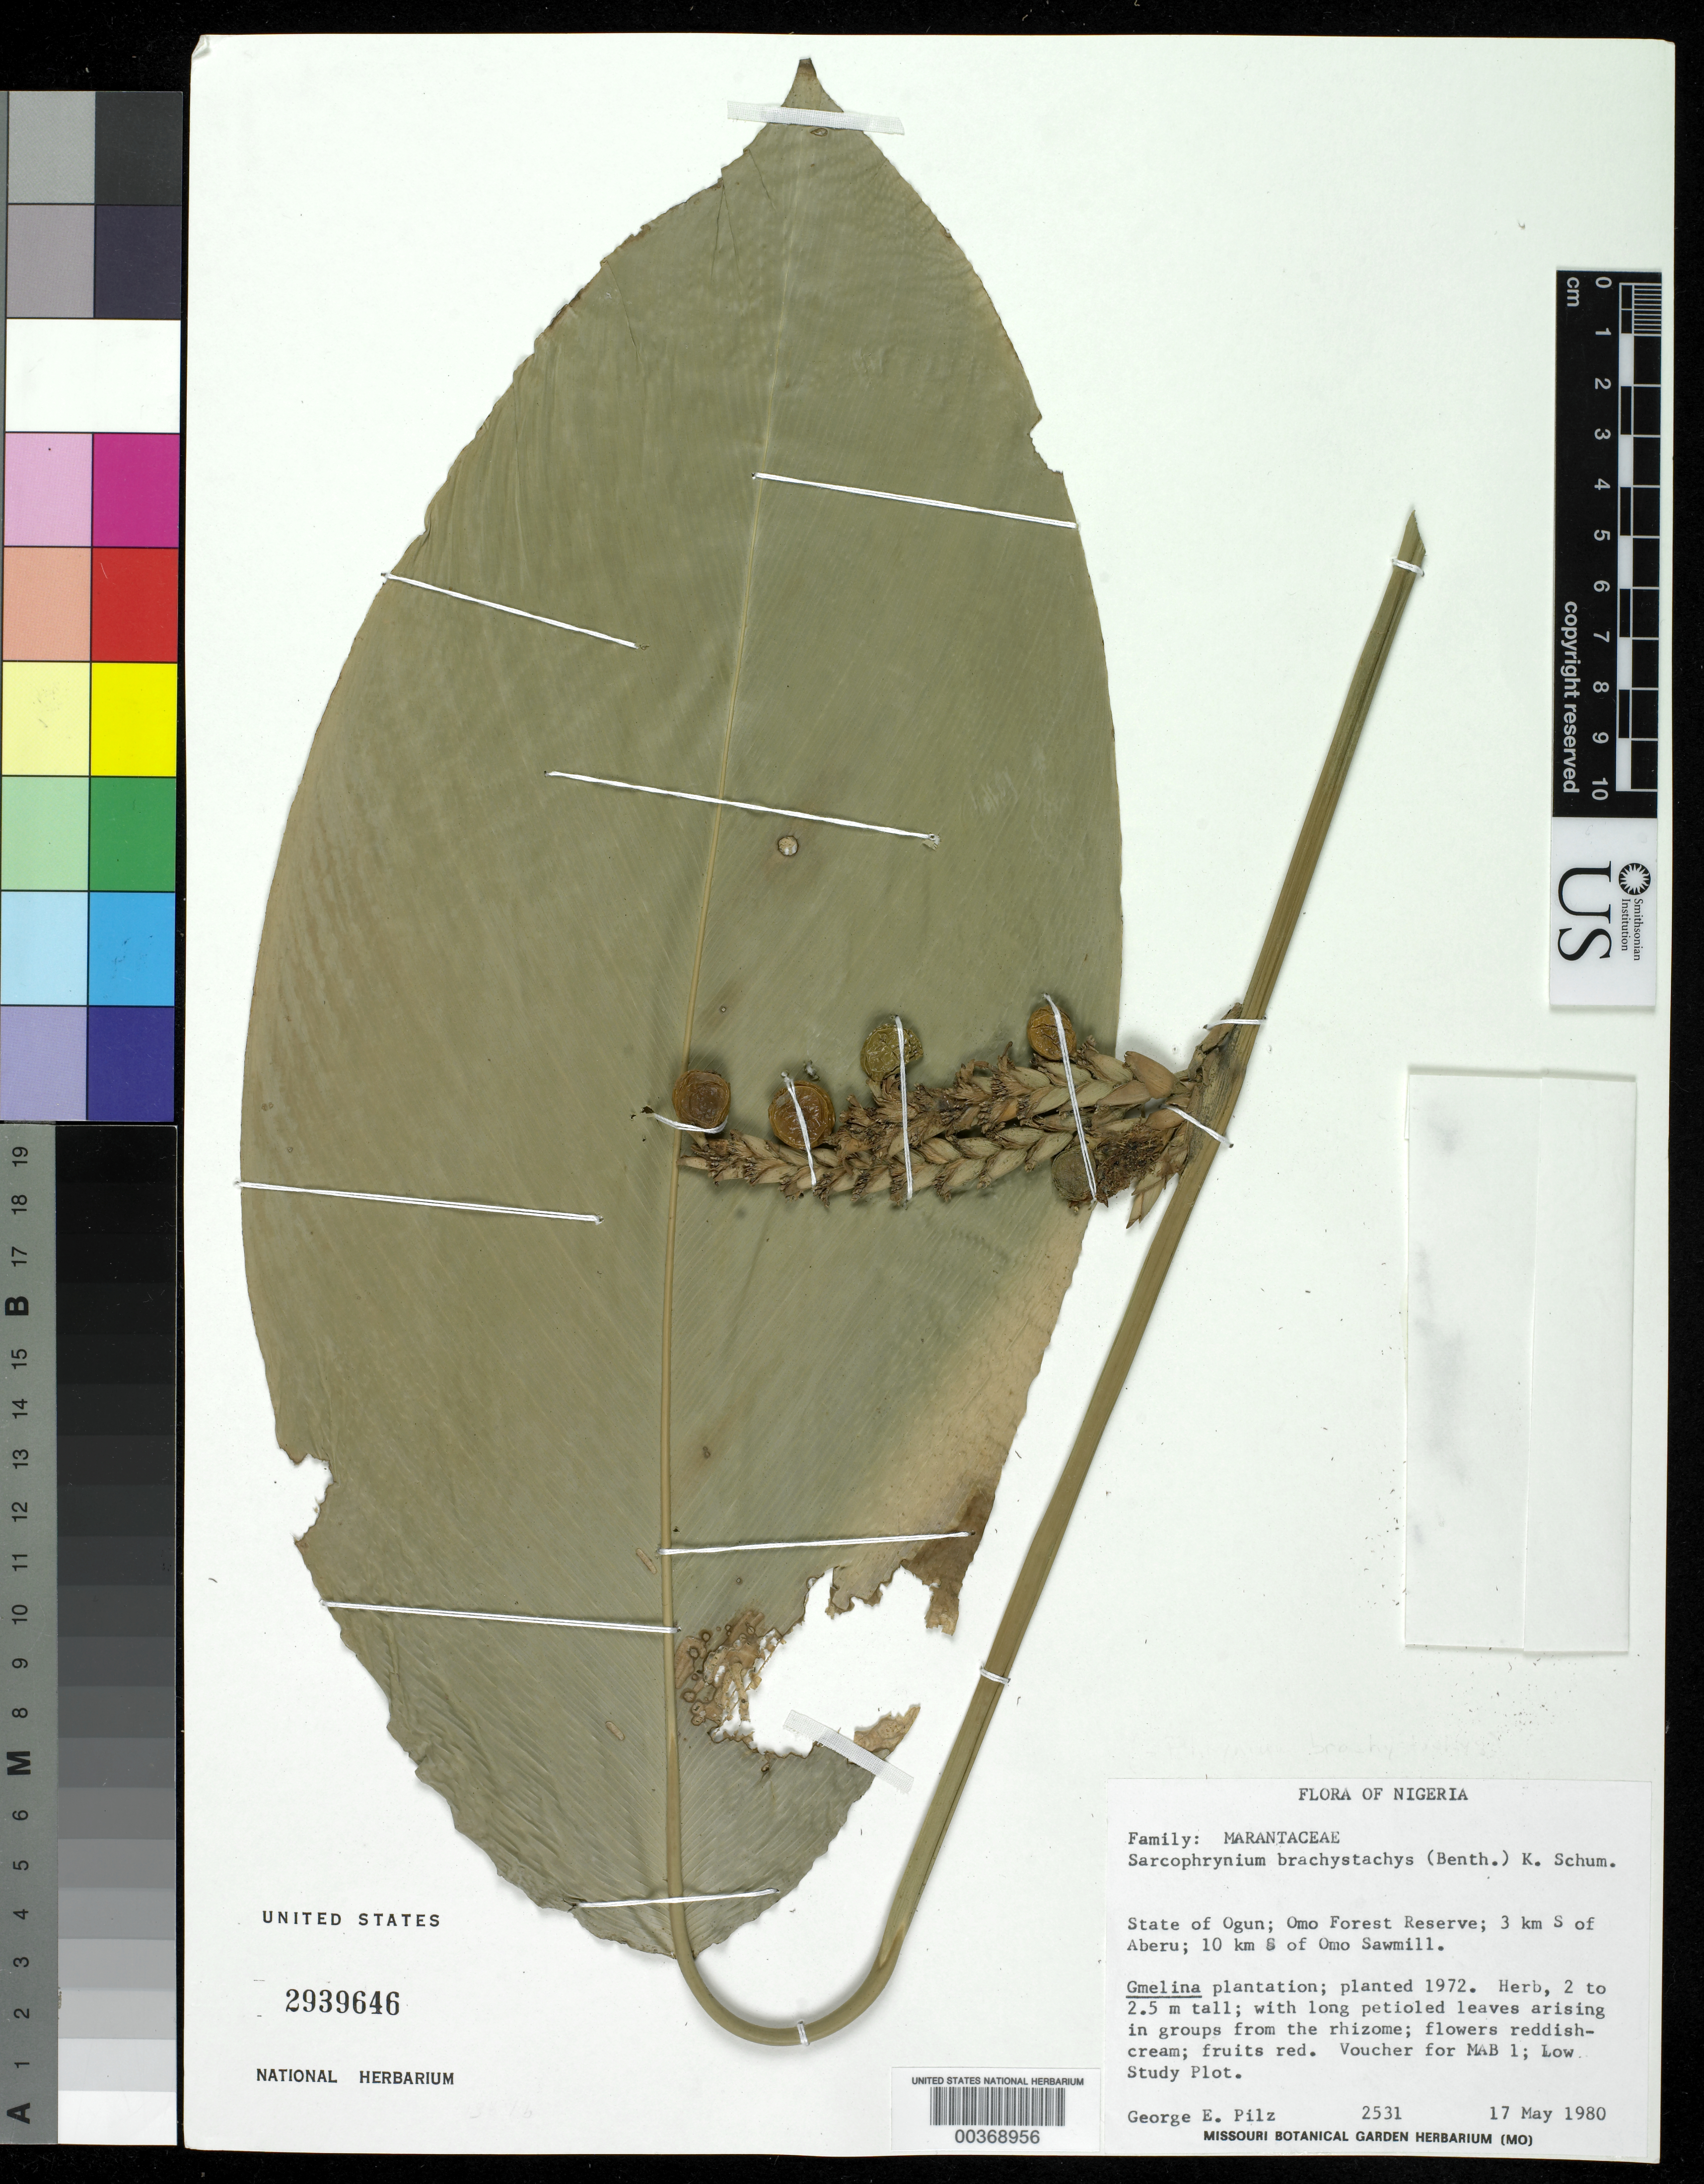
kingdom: Plantae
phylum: Tracheophyta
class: Liliopsida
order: Zingiberales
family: Marantaceae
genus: Phrynium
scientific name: Phrynium brachystachyum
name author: Körn.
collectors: G. E. Pilz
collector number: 2531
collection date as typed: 17 May 1980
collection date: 1980-05-17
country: Nigeria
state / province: Ogun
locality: Omo forest reserve; 3 km s of aberu; 10 km s of omo sawmill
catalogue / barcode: US 2939646